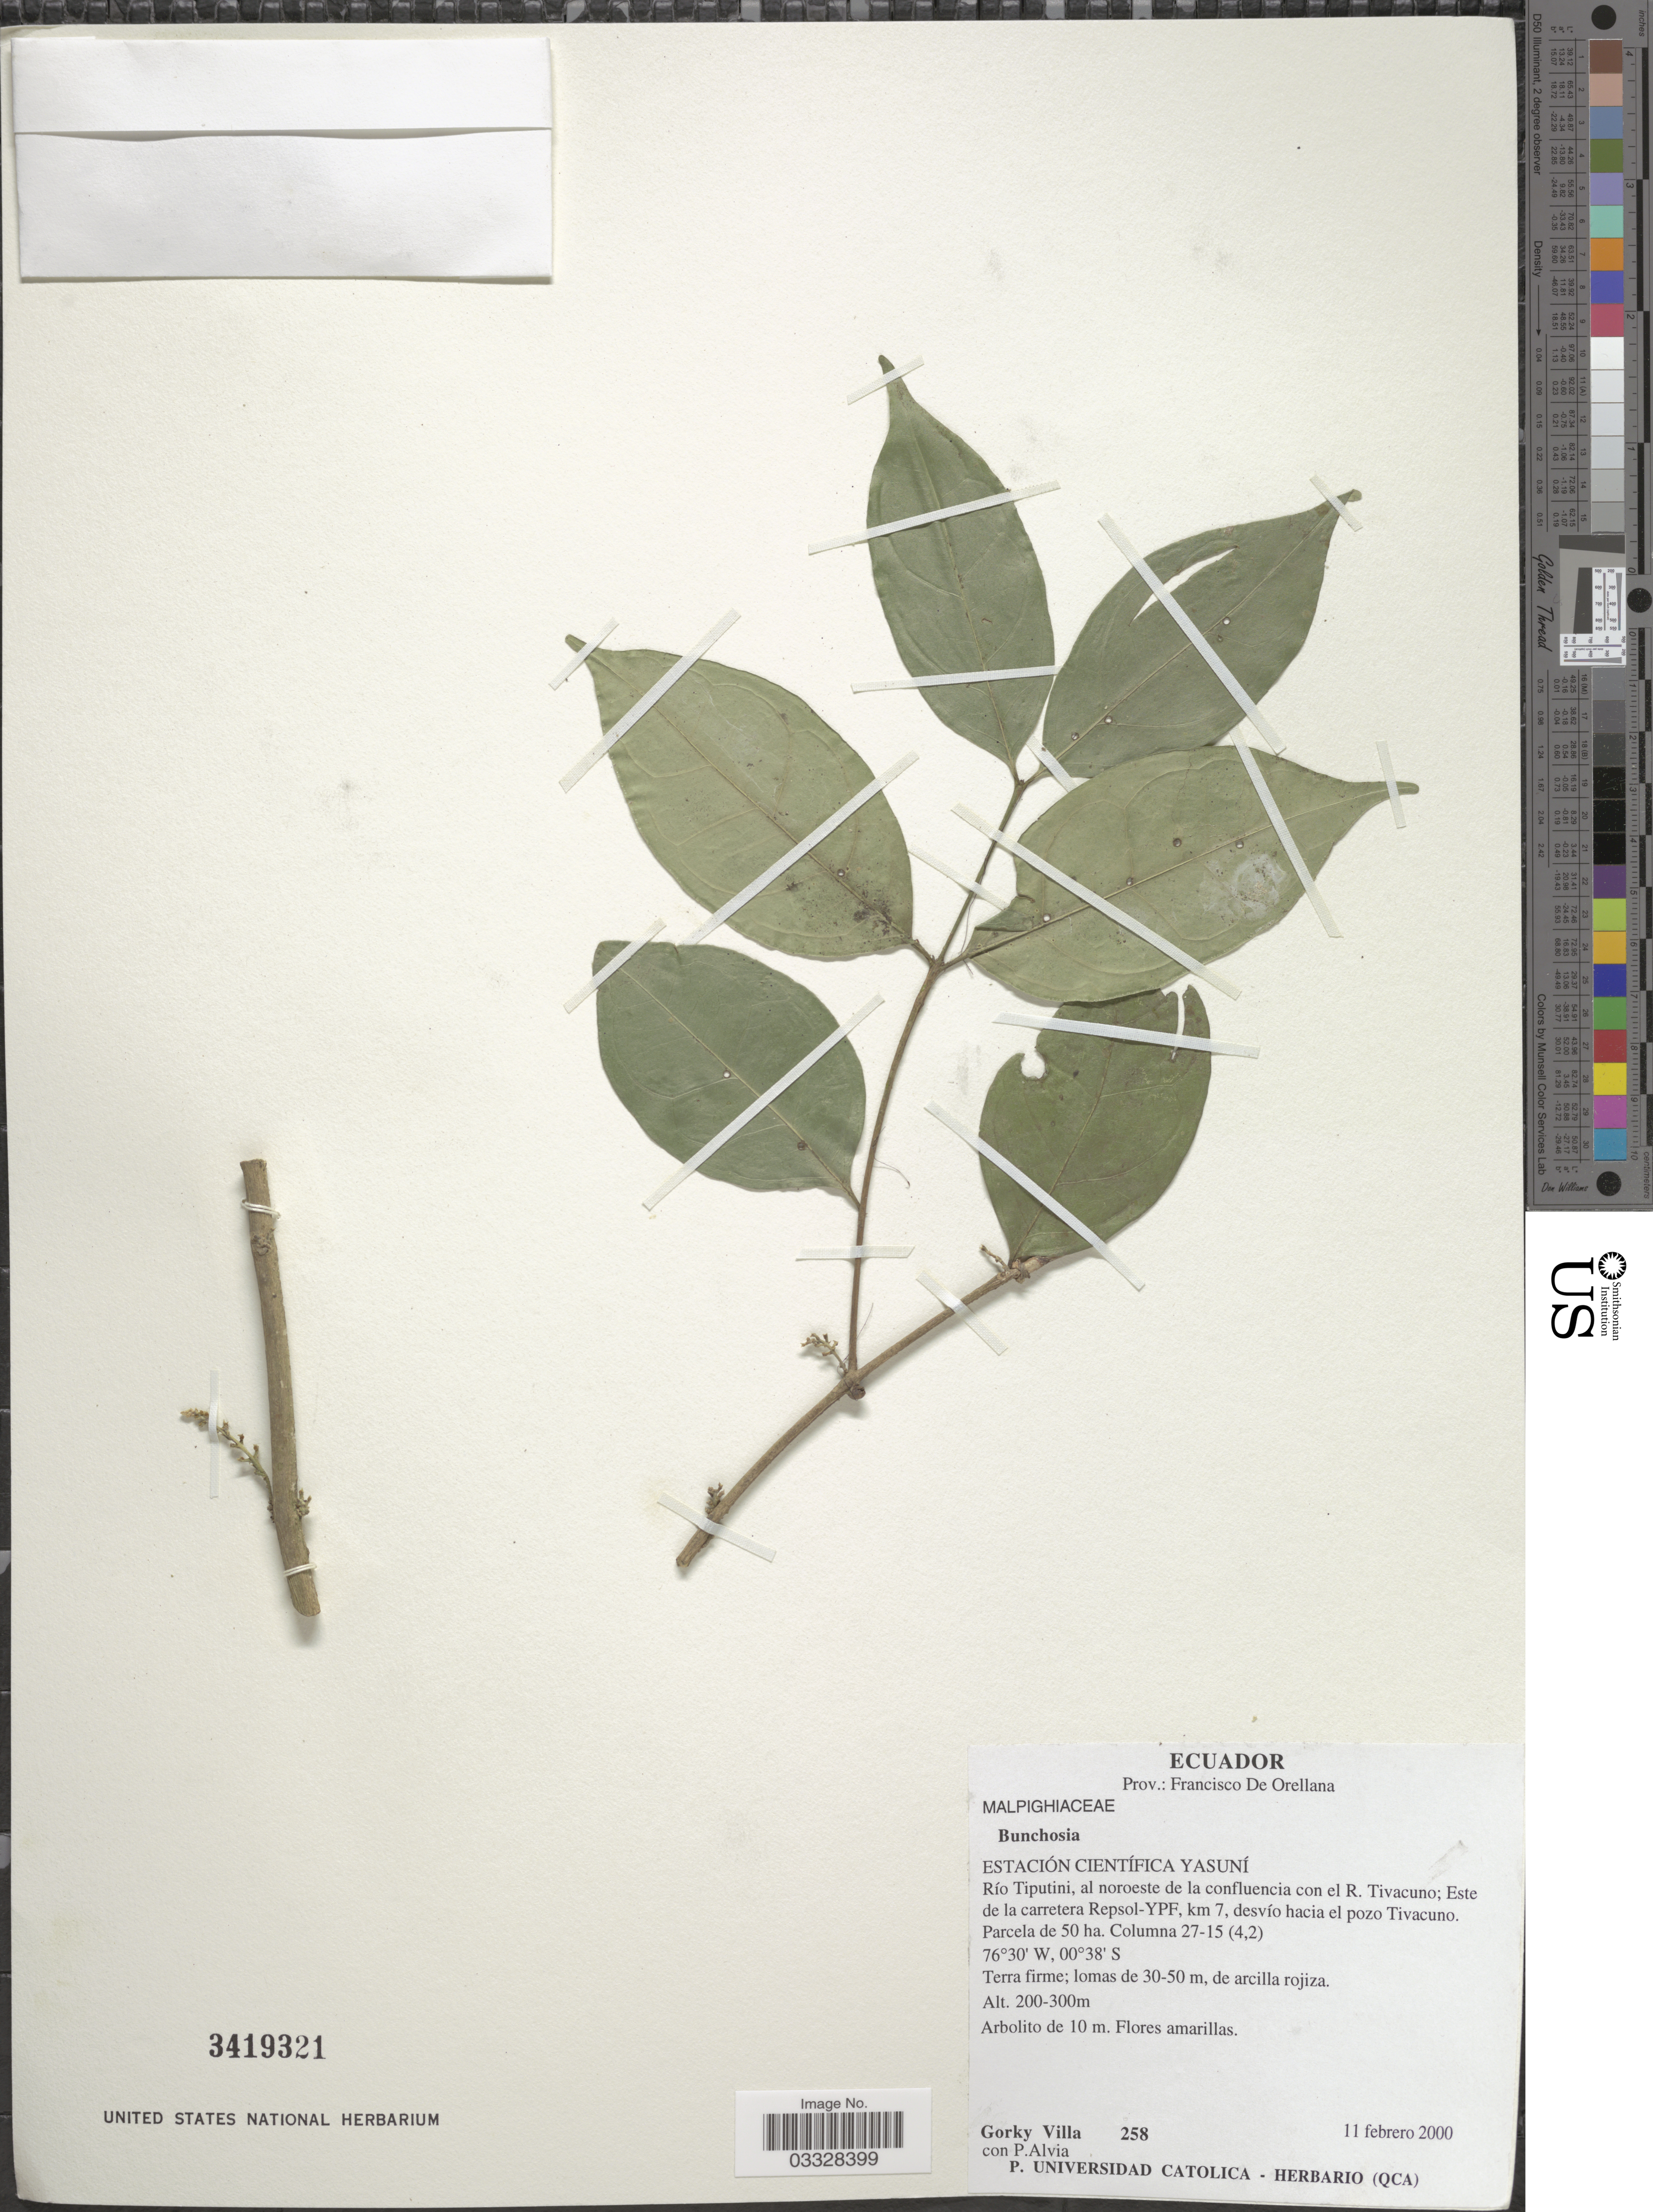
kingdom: Plantae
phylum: Tracheophyta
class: Magnoliopsida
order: Malpighiales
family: Malpighiaceae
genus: Bunchosia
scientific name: Bunchosia sp.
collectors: G. Villa & P. Alvia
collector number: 258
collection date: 2000-02-11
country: Ecuador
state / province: Orellana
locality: Prov.: Francisco De Orellana. Estación Científica Yasuní. Río Tiputini, al noroeste de la confluencia con el R. Tivacuno; Este de la carretera Repsol-YPF, km 7, desvío hacia el pozo Tivacuno. Parcela de 50 ha. Columna 27-15 (4,2).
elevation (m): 200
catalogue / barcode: US 3419321